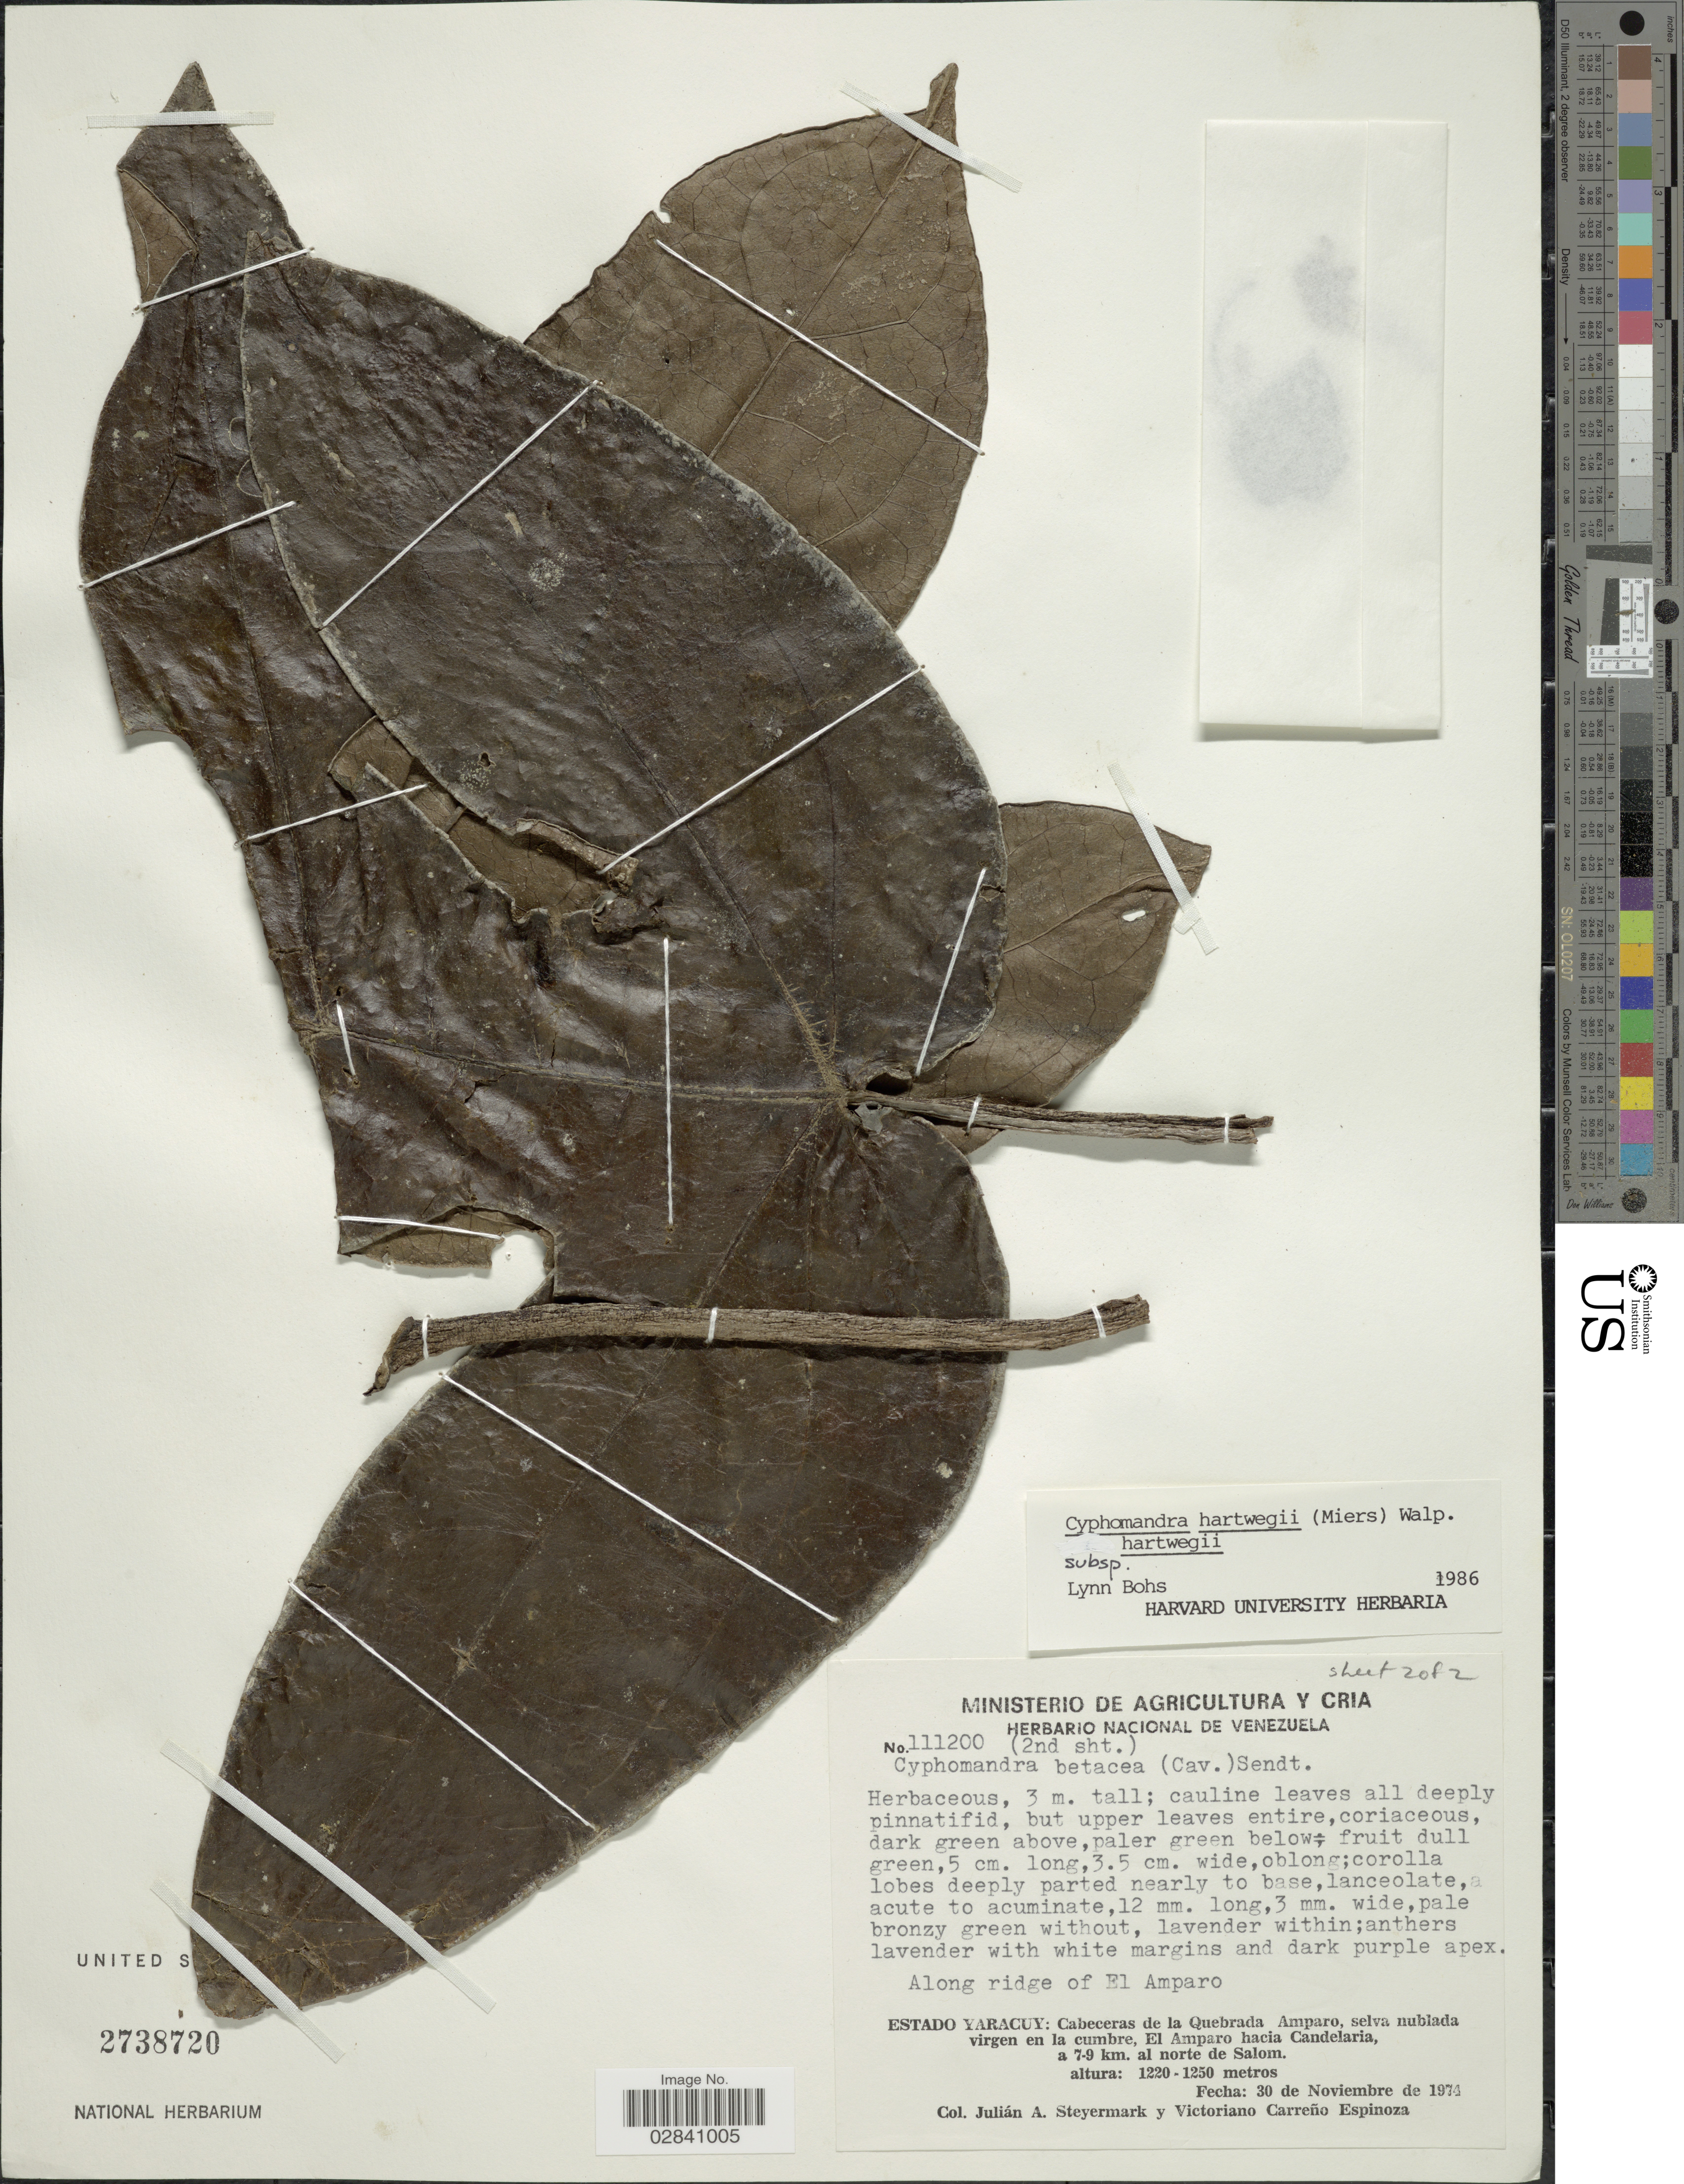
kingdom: Plantae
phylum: Tracheophyta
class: Magnoliopsida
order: Solanales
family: Solanaceae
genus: Cyphomandra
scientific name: Cyphomandra hartwegii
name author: (Miers) Sendtn. ex Walp.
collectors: J. Steyermark & V. Carreño E.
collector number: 111200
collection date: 1974-11-30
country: Venezuela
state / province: Yaracuy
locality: Along ridge of El Amparo. Cabeceras de la Quebrada Amparo, selva nublada virgen en la cumbre, El Amparo hacia Candelaria, a 7-9 km. al norte de Salom.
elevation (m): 1220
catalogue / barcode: US 2738720